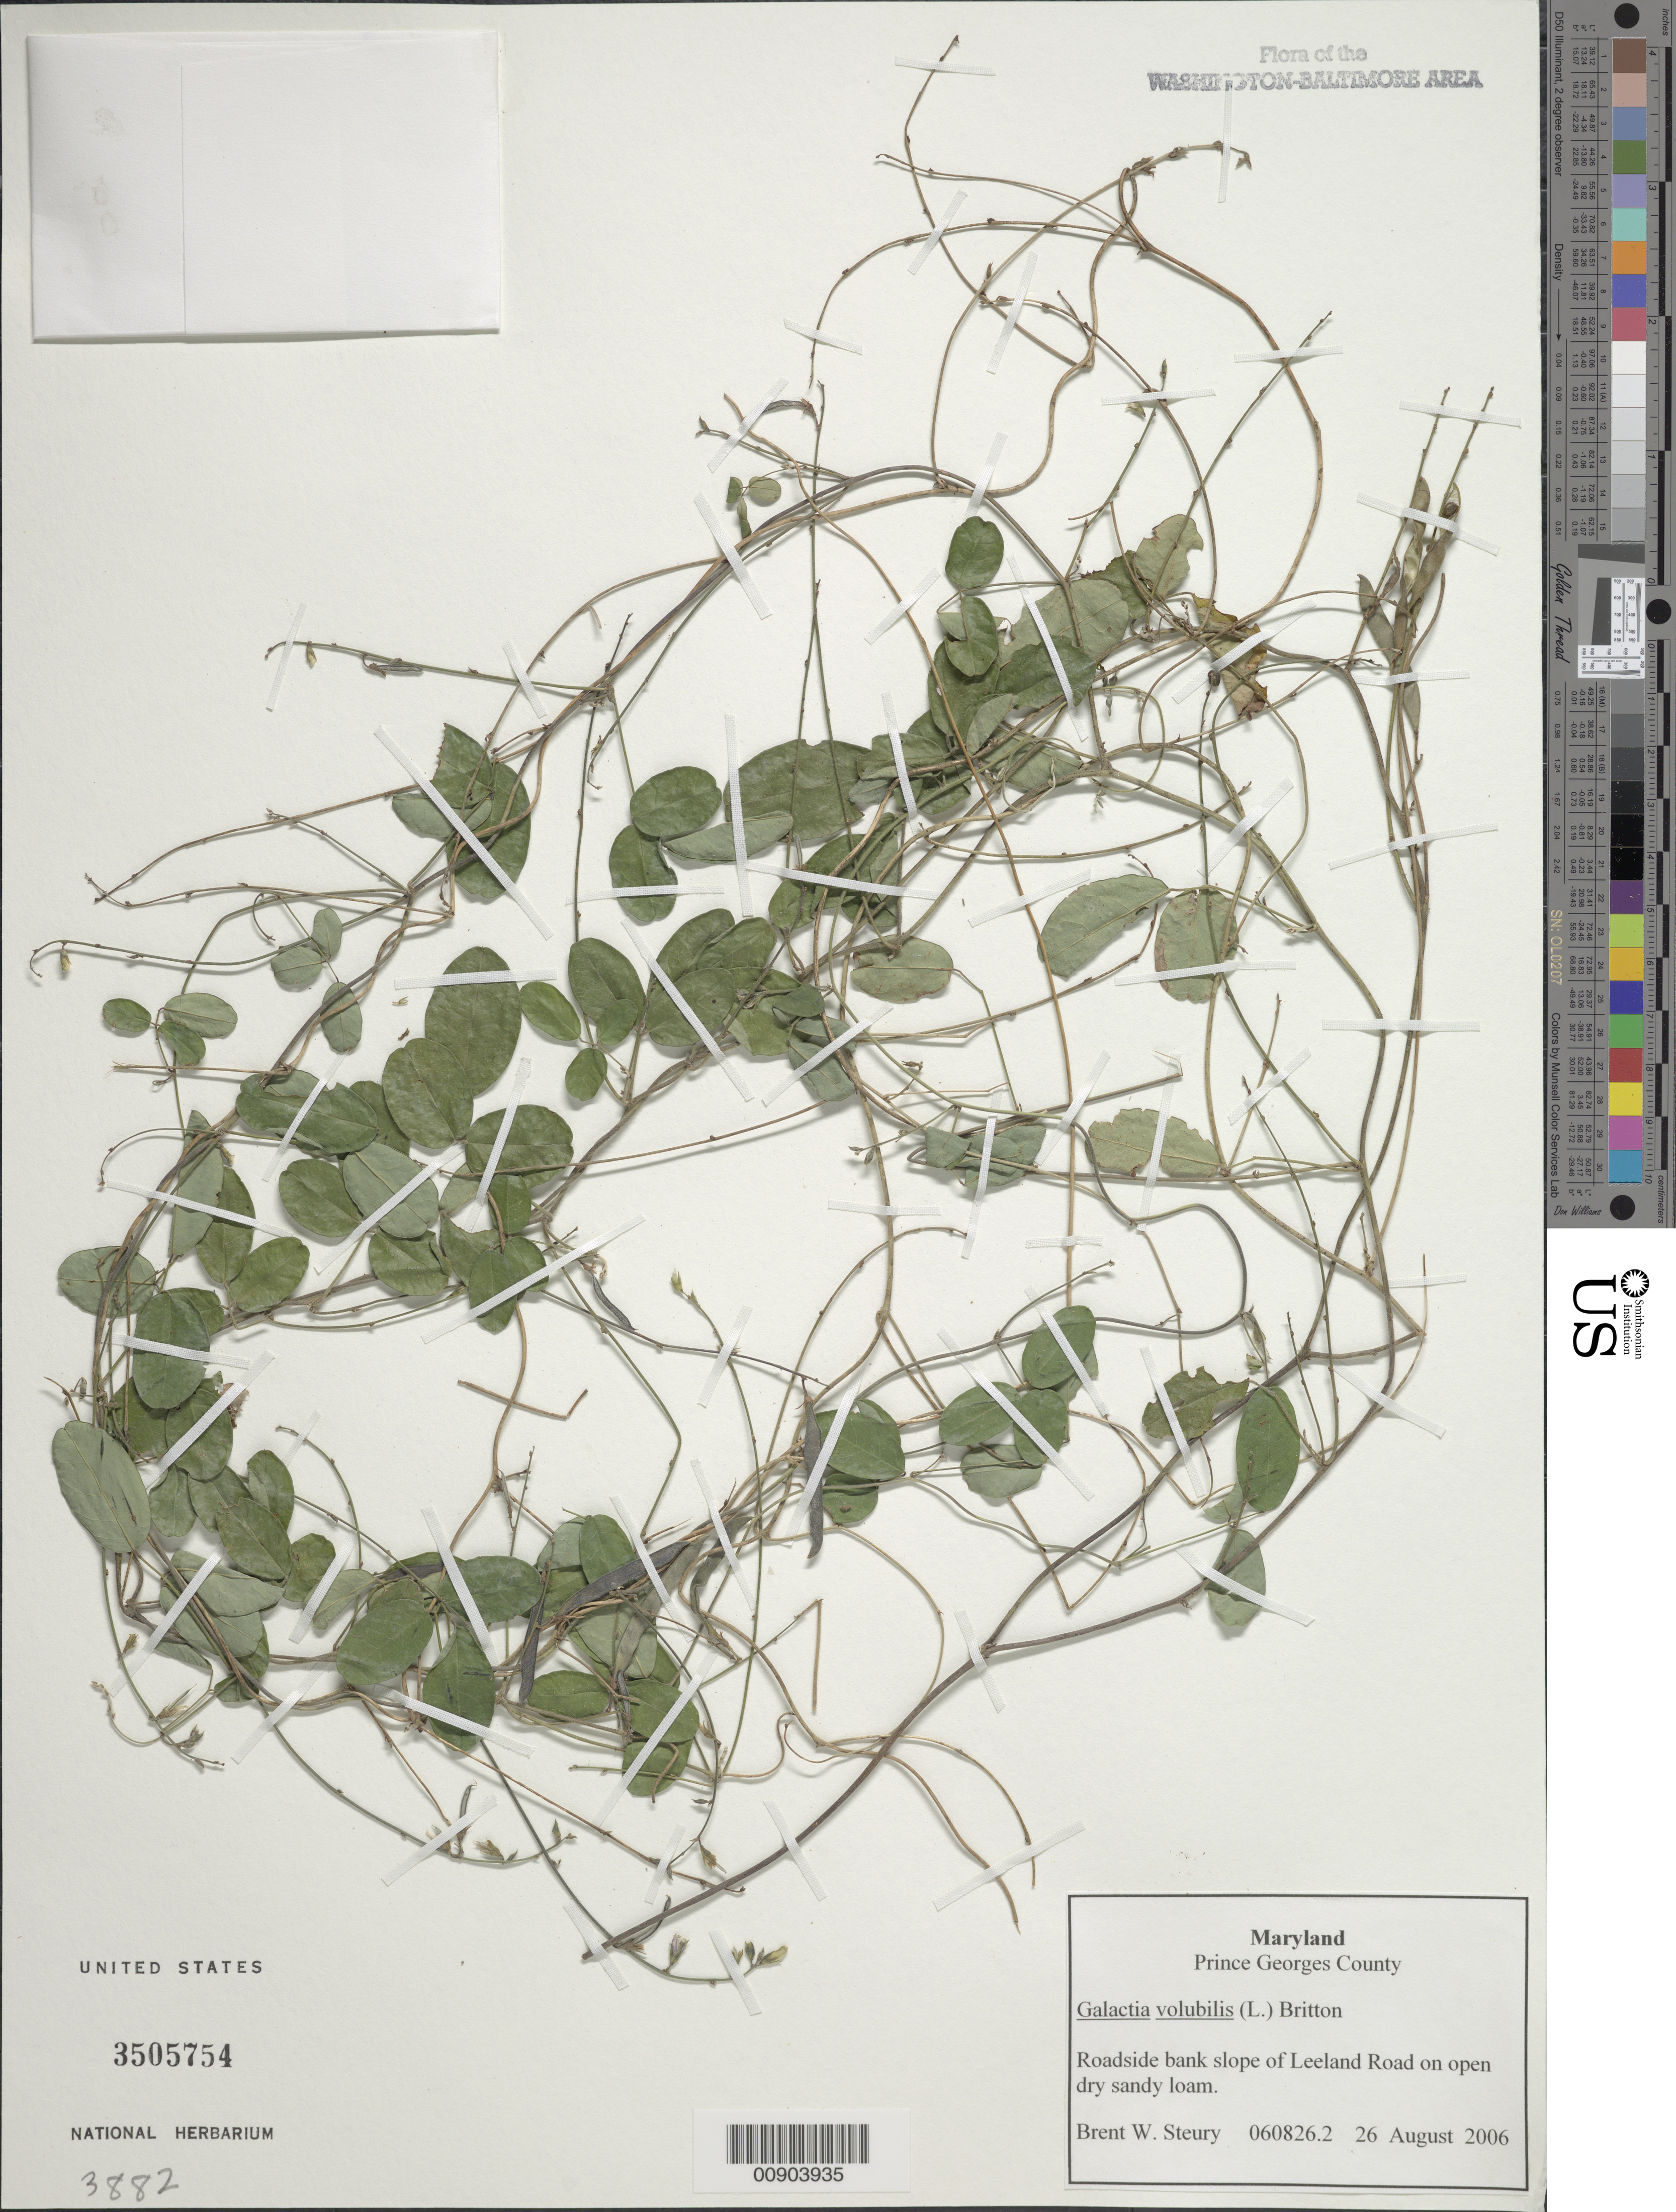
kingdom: Plantae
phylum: Tracheophyta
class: Magnoliopsida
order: Fabales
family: Fabaceae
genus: Galactia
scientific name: Galactia volubilis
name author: (L.) Britton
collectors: B. Steury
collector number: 060826.2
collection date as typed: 26 August 2006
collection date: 2006-08-26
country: United States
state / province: Maryland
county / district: Prince George's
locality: Leeland Road.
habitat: Roadside bank slope.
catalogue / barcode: US 3505754